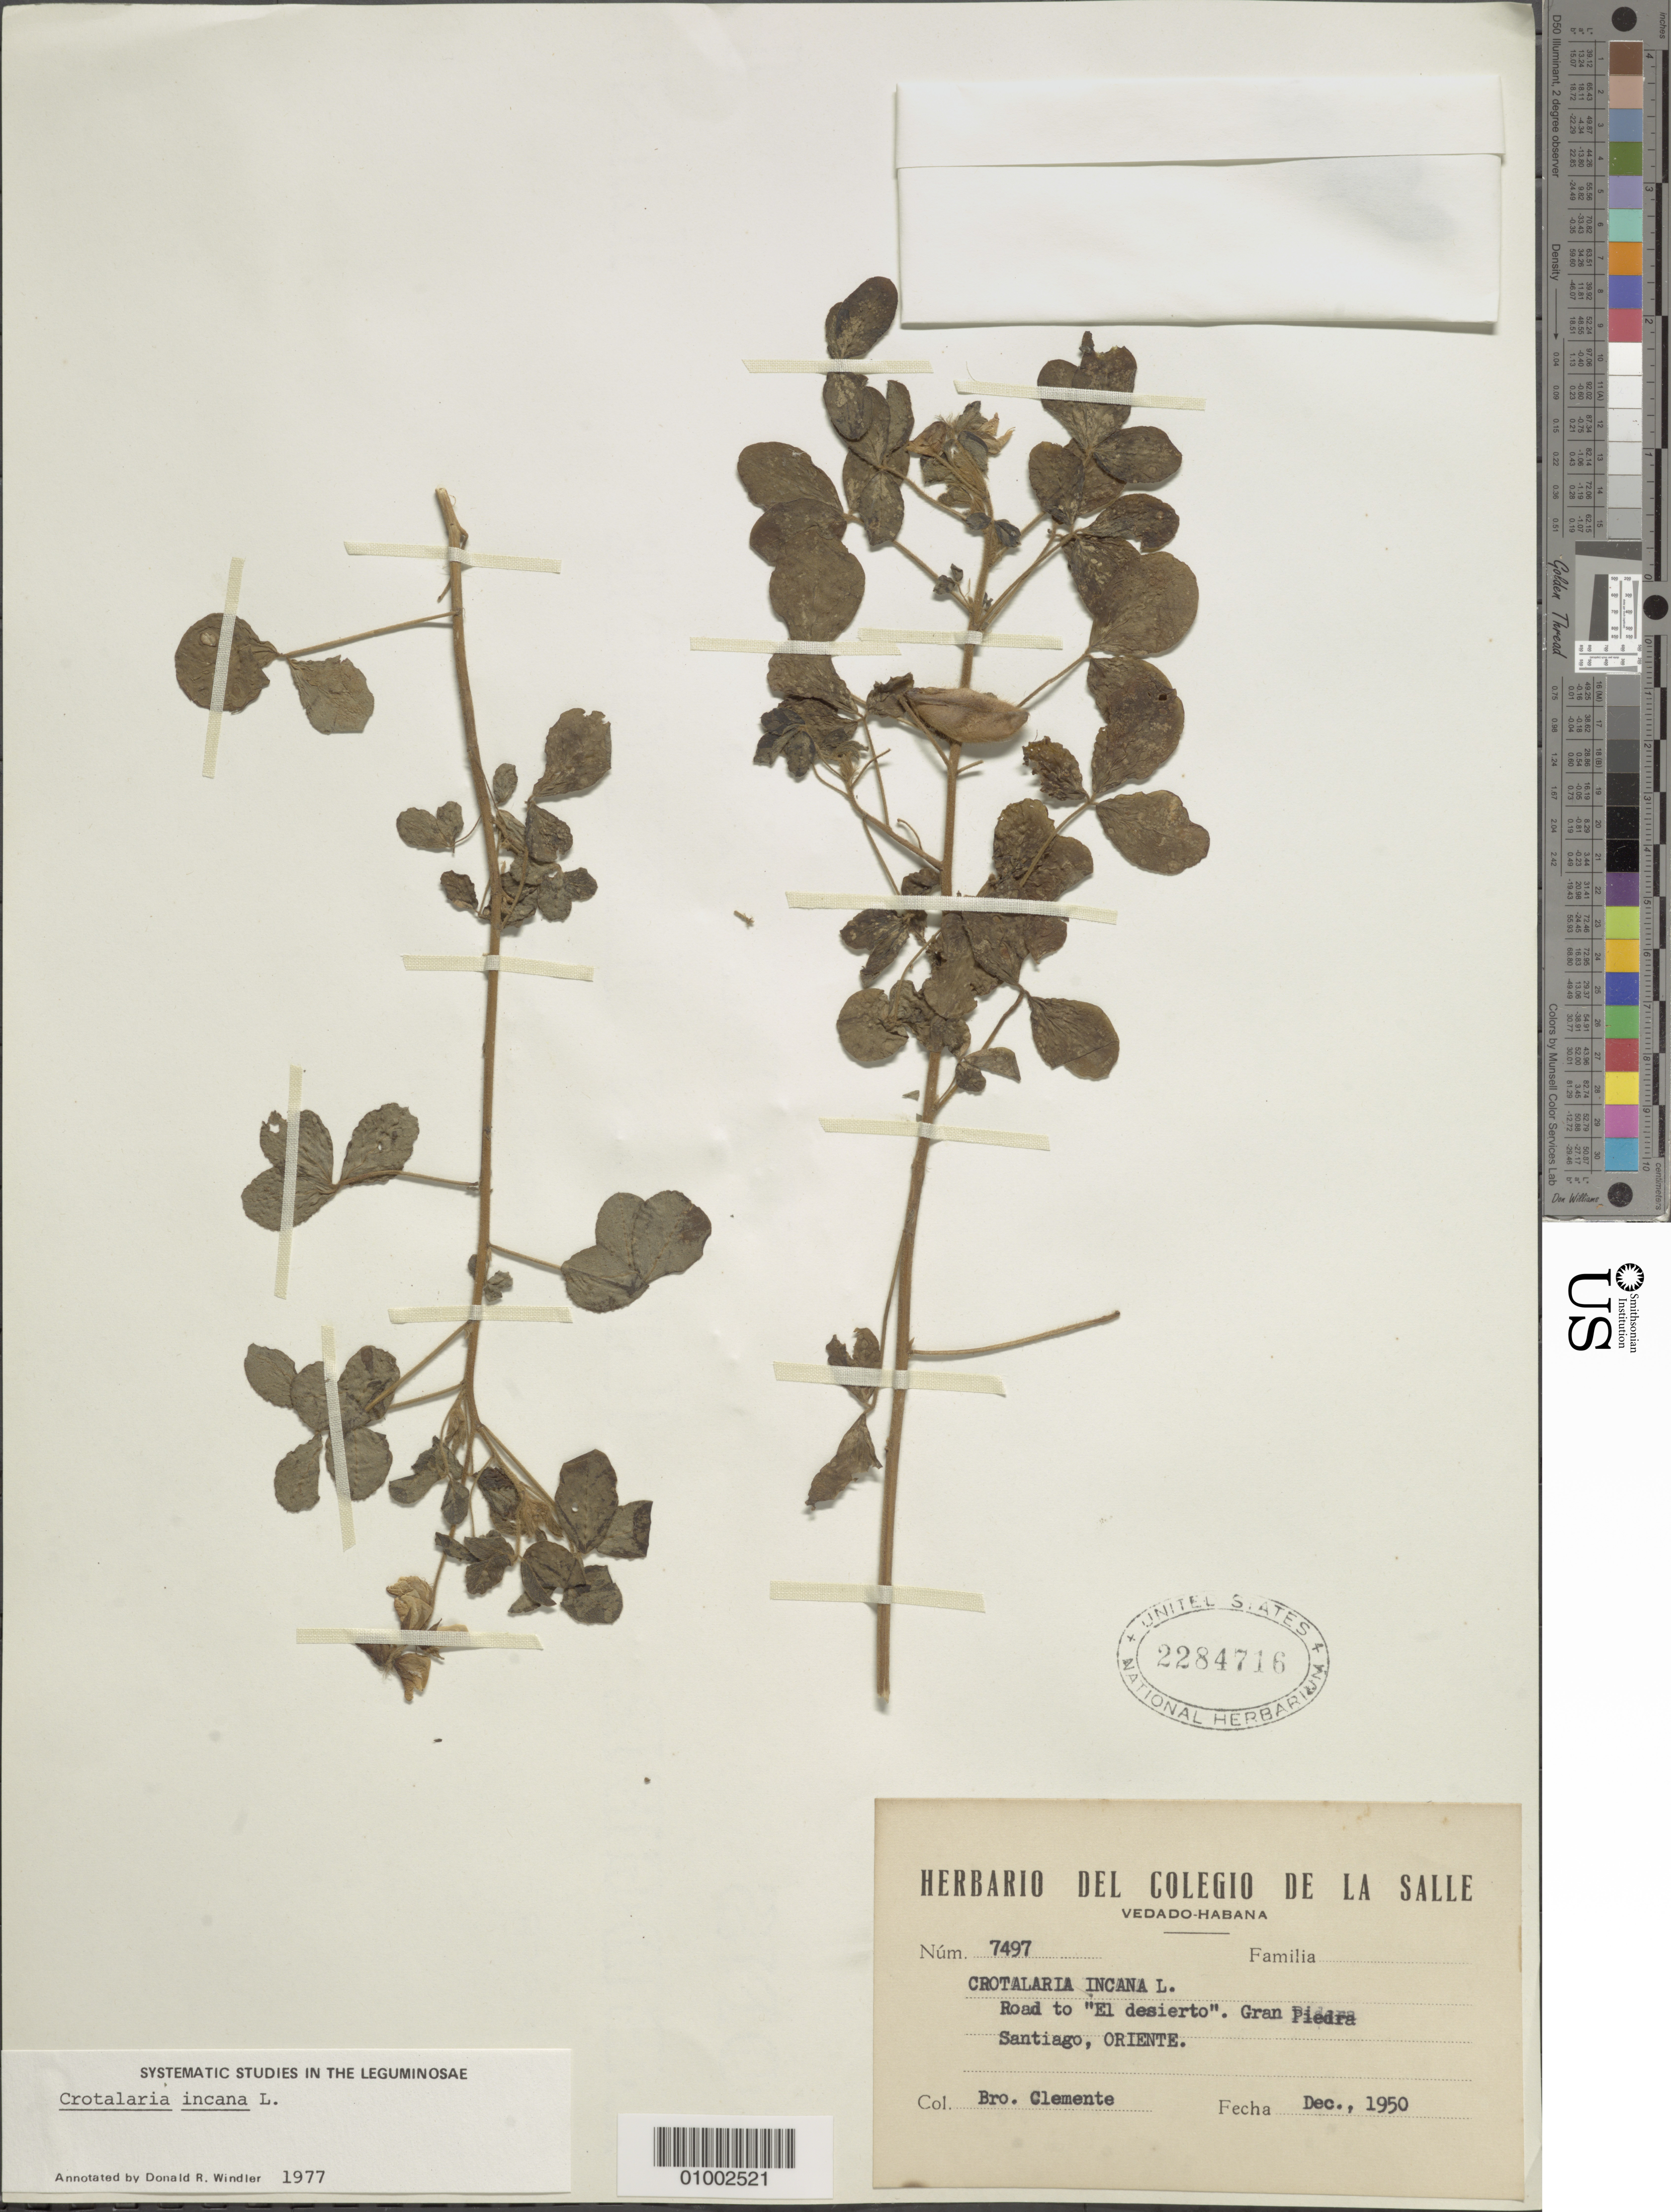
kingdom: Plantae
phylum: Tracheophyta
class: Magnoliopsida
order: Fabales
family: Fabaceae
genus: Crotalaria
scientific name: Crotalaria incana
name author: L.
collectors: Bro. Clemente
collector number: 7497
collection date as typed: Dec 1950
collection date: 1950-12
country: Cuba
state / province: Santiago de Cuba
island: Cuba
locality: Road to "El desierto" Gran Piedra Santiago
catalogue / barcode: US 2284716